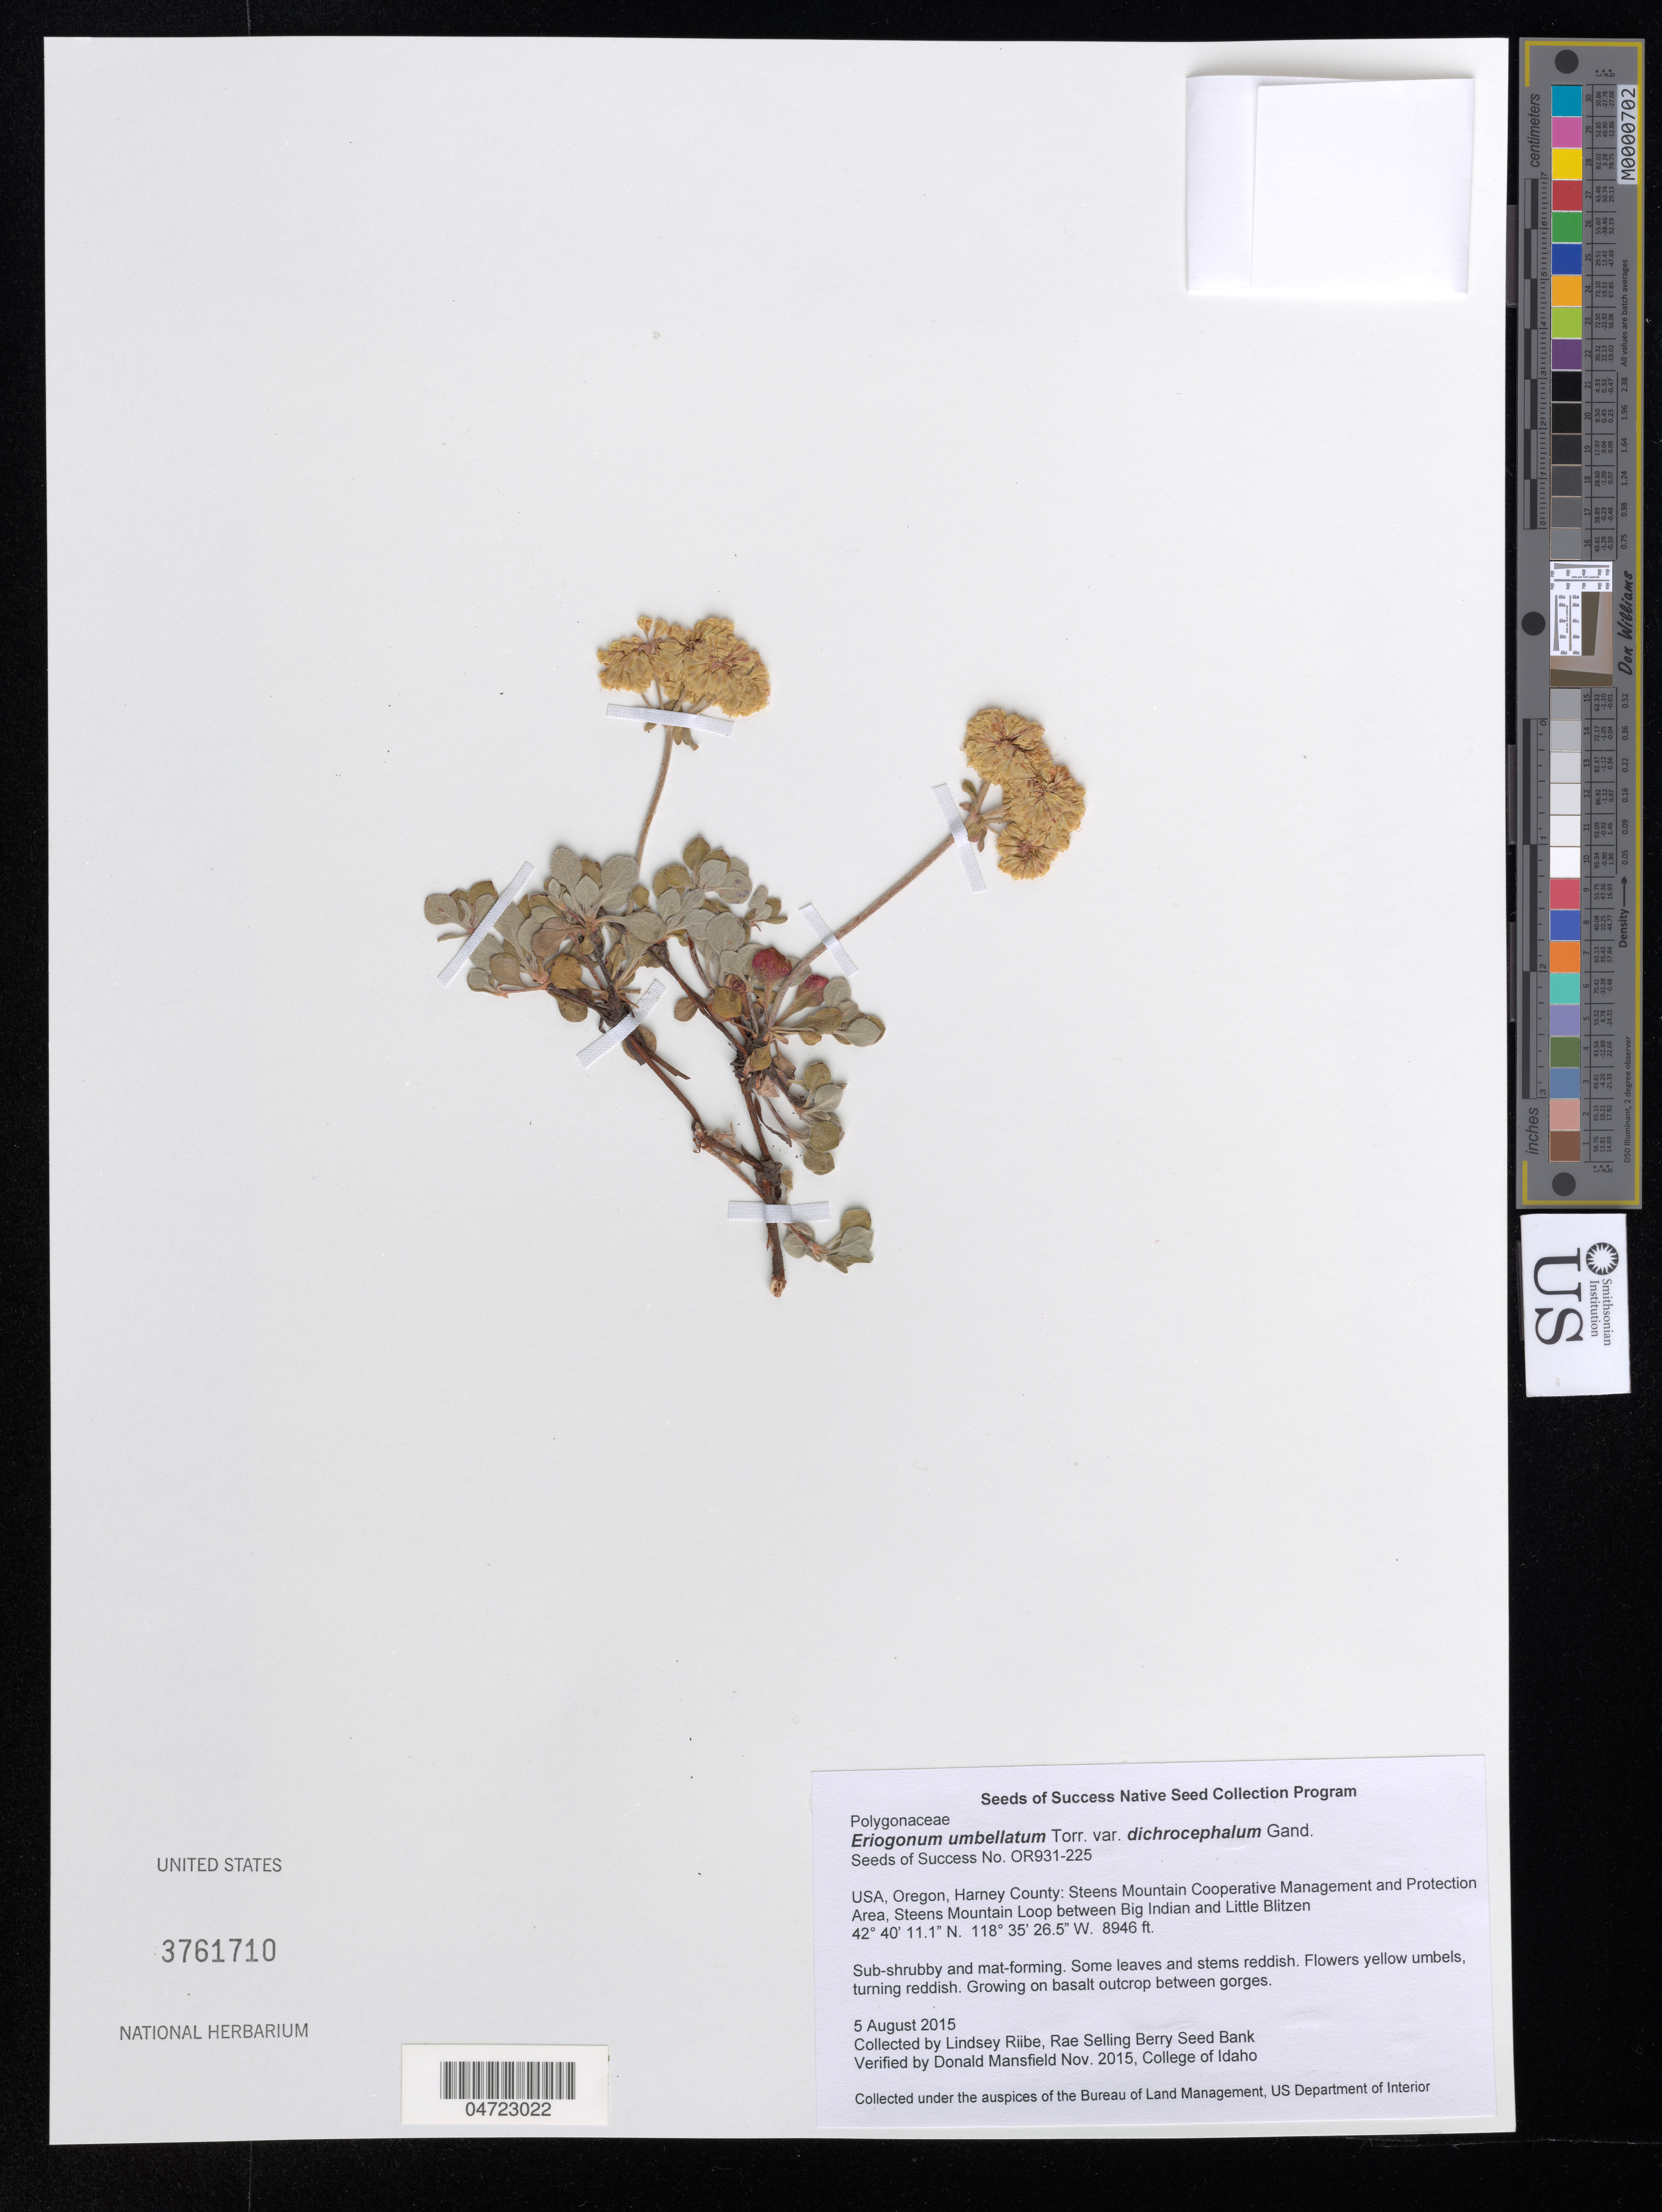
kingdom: Plantae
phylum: Tracheophyta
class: Magnoliopsida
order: Caryophyllales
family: Polygonaceae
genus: Eriogonum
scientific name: Eriogonum umbellatum var. dichrocephalum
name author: Gand.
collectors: L. Riibe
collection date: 2015-08-05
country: United States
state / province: Oregon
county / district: Harney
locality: Harney County: Steens Mountain Cooperative Management and Protection Area, Steens Mountain Loop between Big Indian and Little Blitzen.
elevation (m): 2727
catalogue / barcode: US 3761710